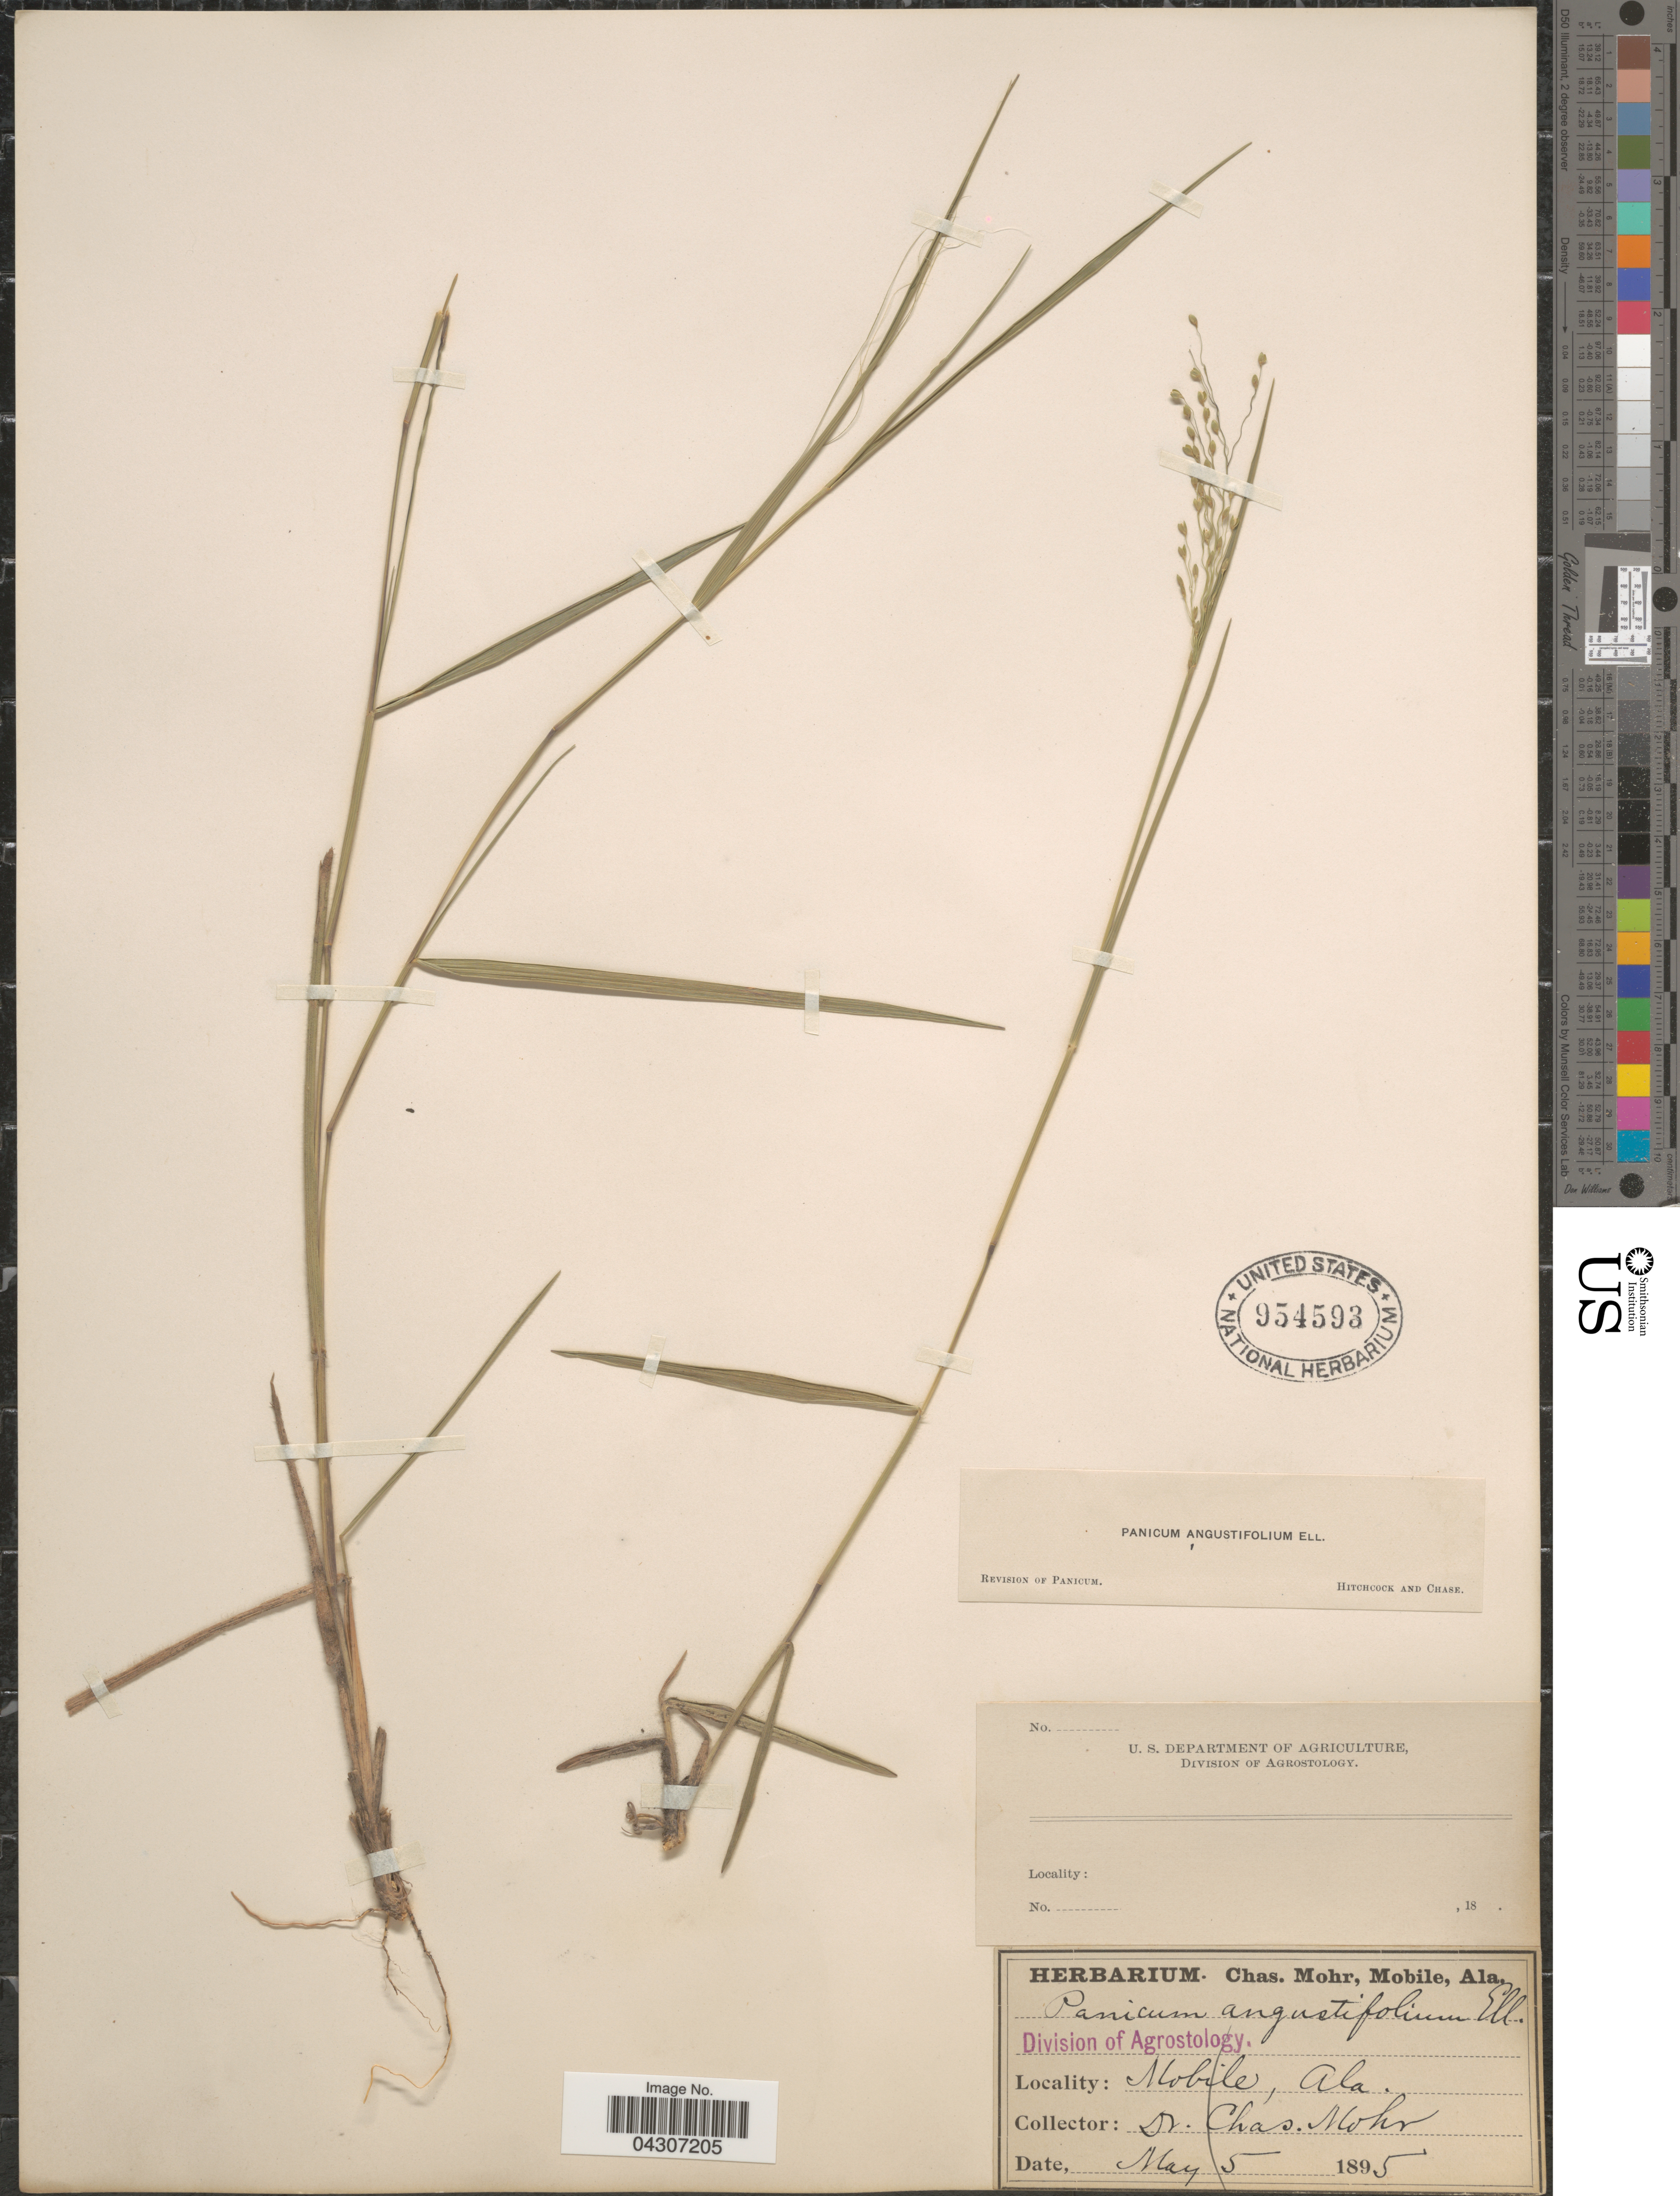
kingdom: Plantae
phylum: Tracheophyta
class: Liliopsida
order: Poales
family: Poaceae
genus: Dichanthelium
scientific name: Dichanthelium aciculare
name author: (Desv. ex Poir.) Gould & C.A. Clark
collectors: Mohr, C. T. (herbarium)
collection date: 1895-05-05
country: United States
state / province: Alabama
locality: Mobile.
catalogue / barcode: US 954593